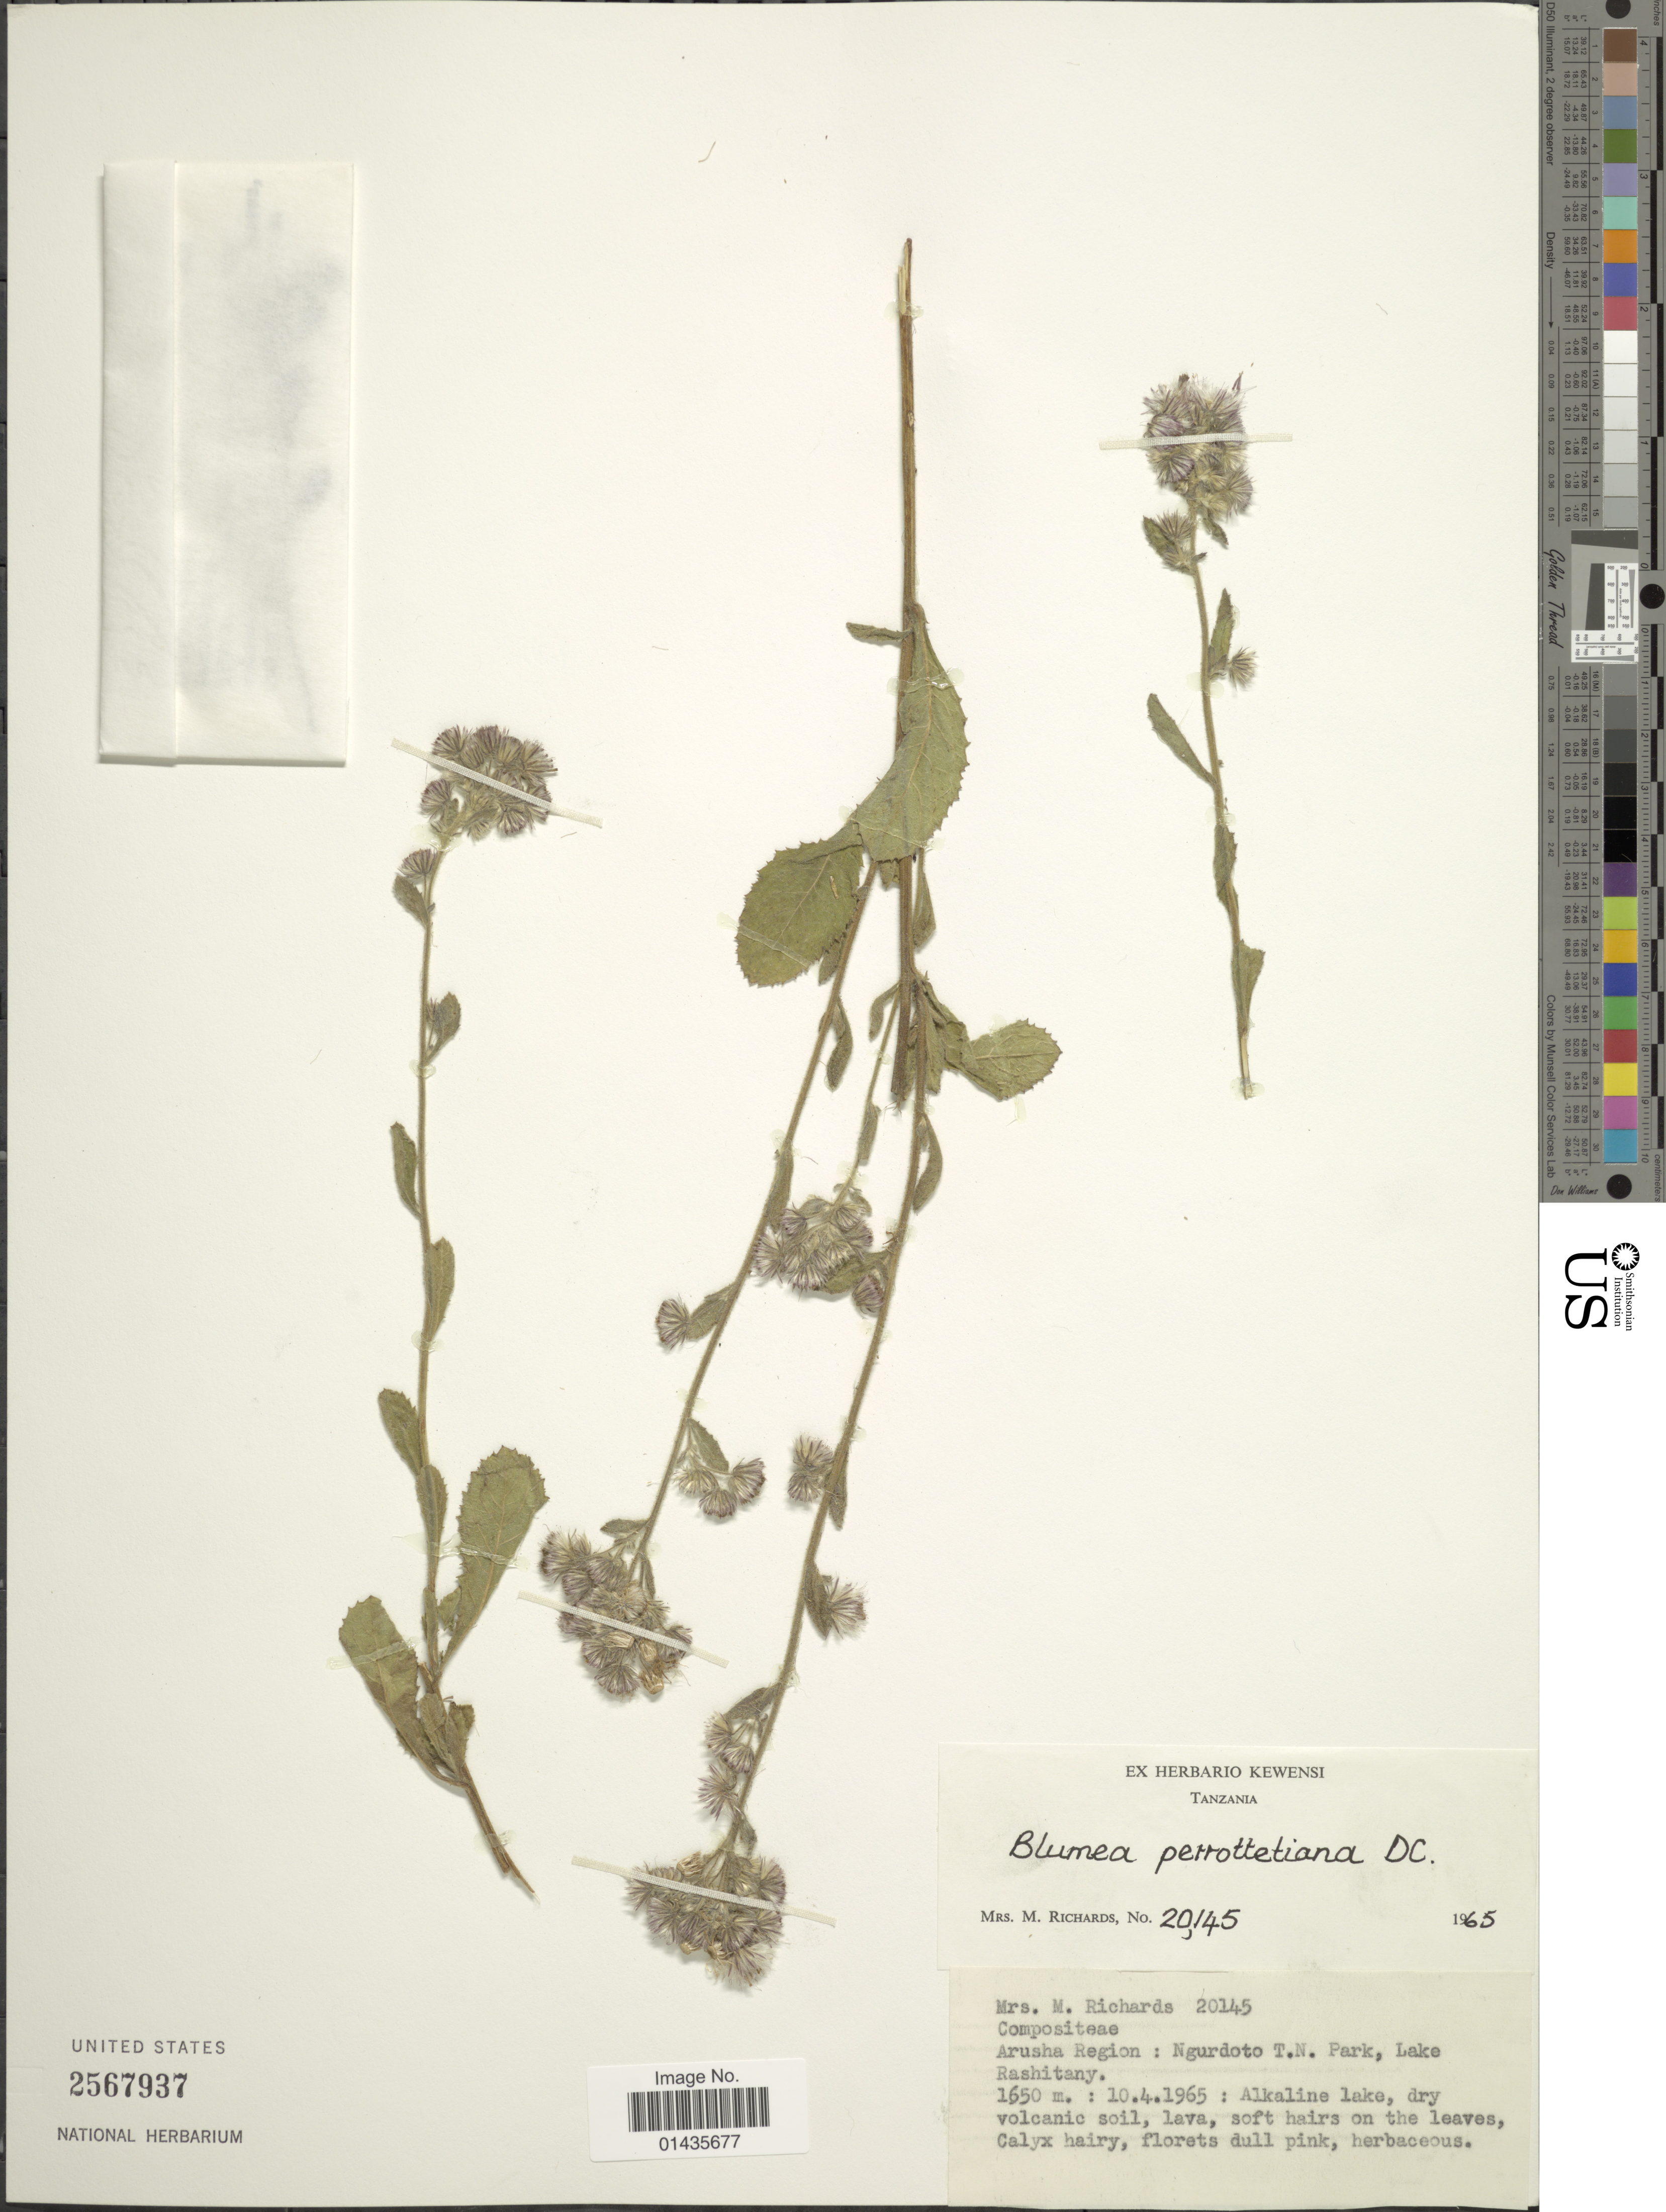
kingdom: Plantae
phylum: Tracheophyta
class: Magnoliopsida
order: Asterales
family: Asteraceae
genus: Blumea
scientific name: Blumea perrottetiana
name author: DC.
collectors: M. Richards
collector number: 20145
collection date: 1965-04-10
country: Tanzania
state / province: Arusha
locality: Ngurdoto T. N. Park, lake Rashitany, Alkaline lake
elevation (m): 1650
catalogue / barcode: US 2567937